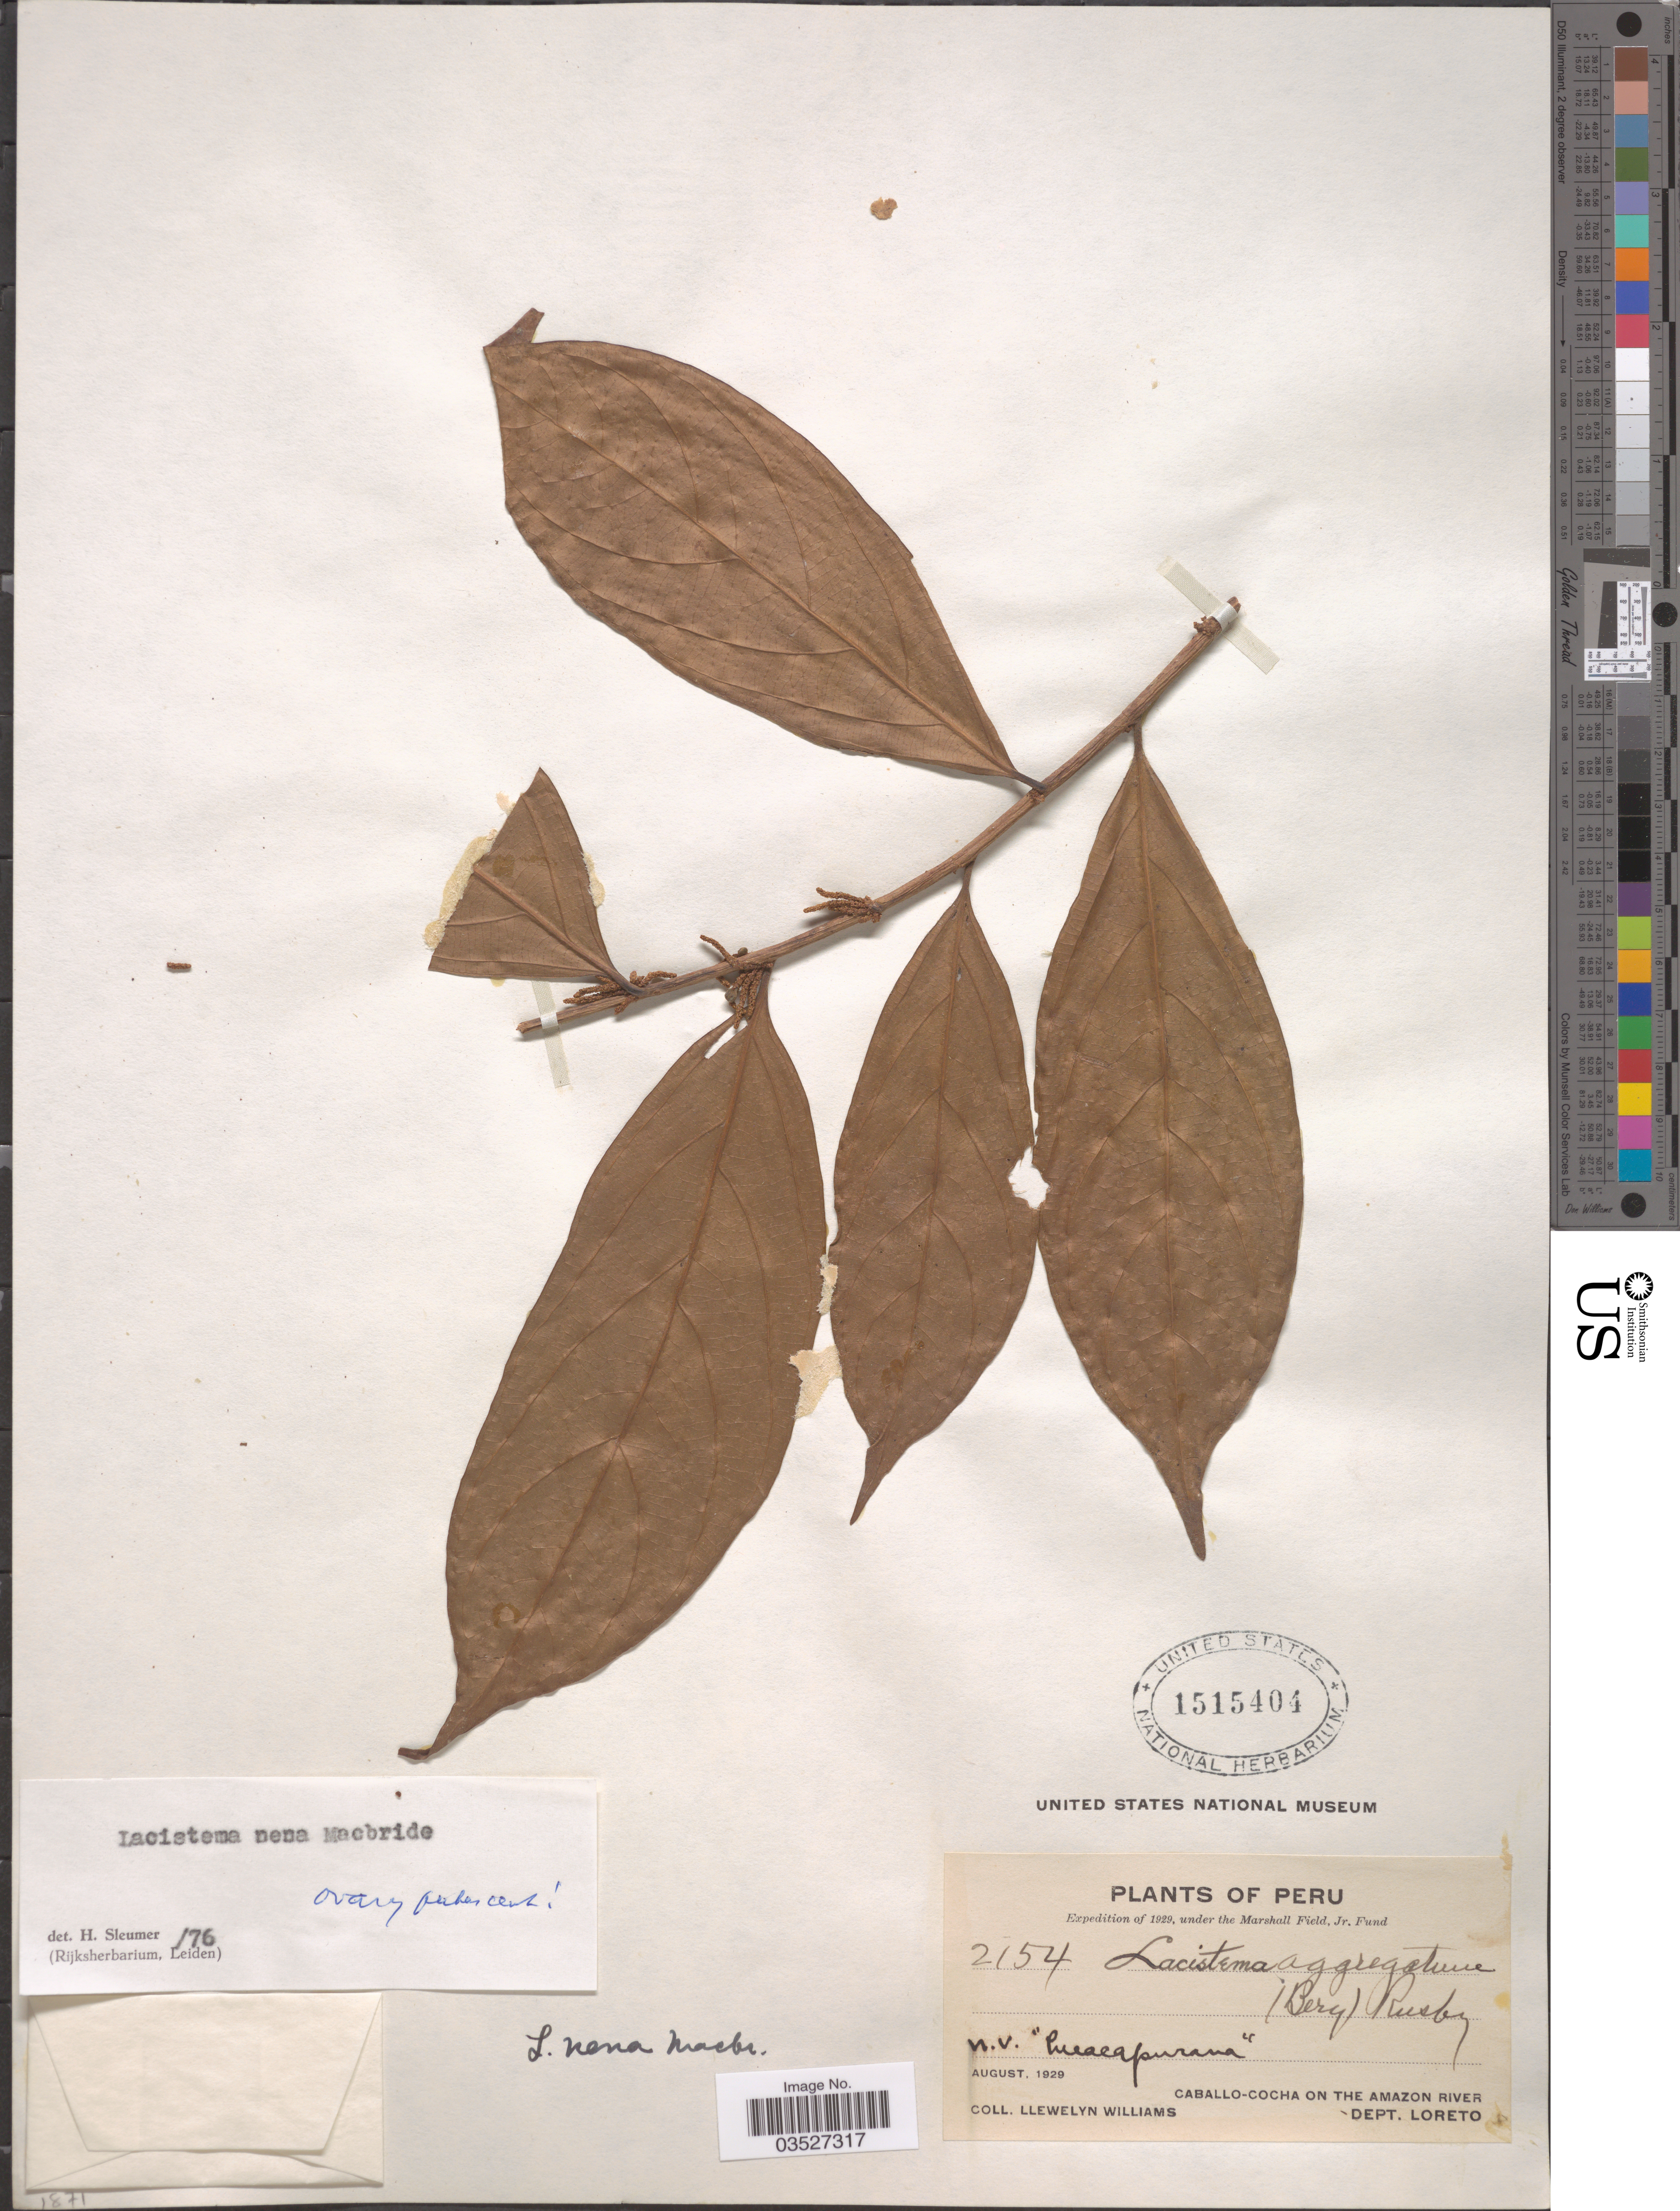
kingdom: Plantae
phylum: Tracheophyta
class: Magnoliopsida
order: Malpighiales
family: Lacistemataceae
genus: Lacistema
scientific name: Lacistema nena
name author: J.F. Macbr.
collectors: Ll. Williams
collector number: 2154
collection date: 1929-08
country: Peru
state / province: Loreto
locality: Caballo-Cocha on the Amazon River. Dept. Loreto.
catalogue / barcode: US 1515404